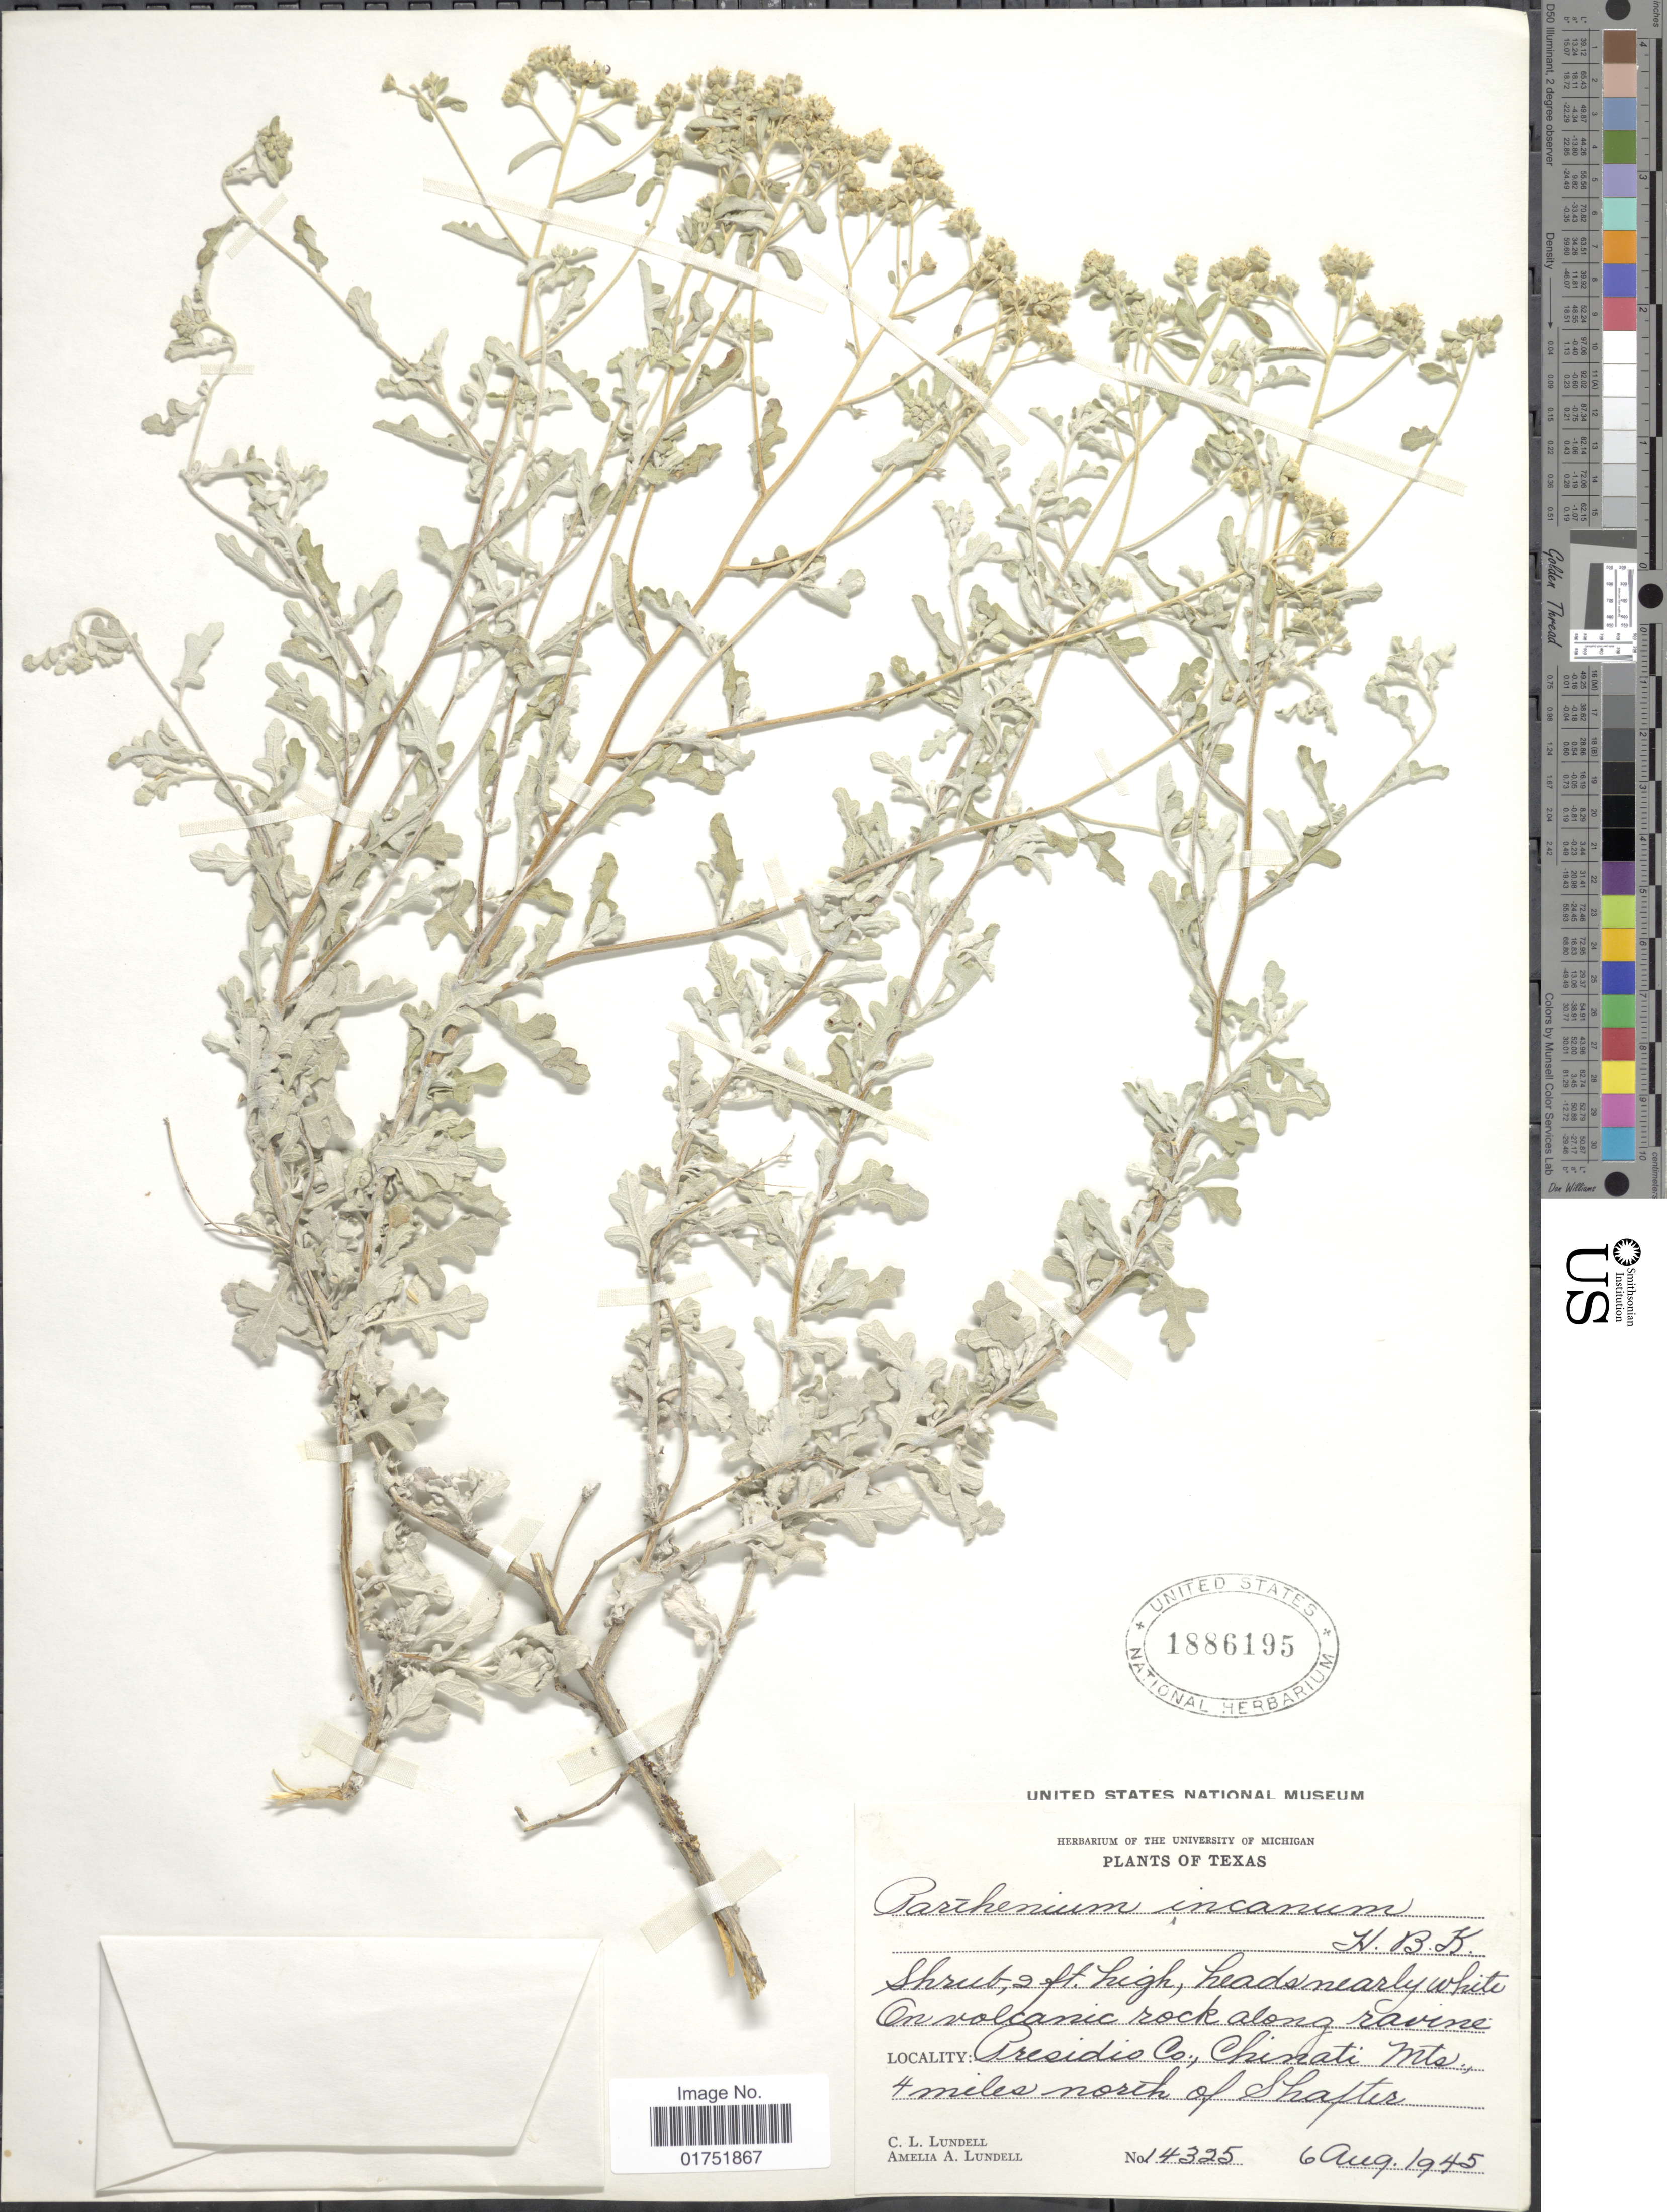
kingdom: Plantae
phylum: Tracheophyta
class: Magnoliopsida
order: Asterales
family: Asteraceae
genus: Parthenium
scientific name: Parthenium incanum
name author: Kunth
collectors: C. L. Lundell & A. A. Lundell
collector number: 14325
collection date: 1945-08-06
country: United States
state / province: Texas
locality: Presidio Co., Chinati Mts., 4 miles north of Shafter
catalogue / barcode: US 1886195